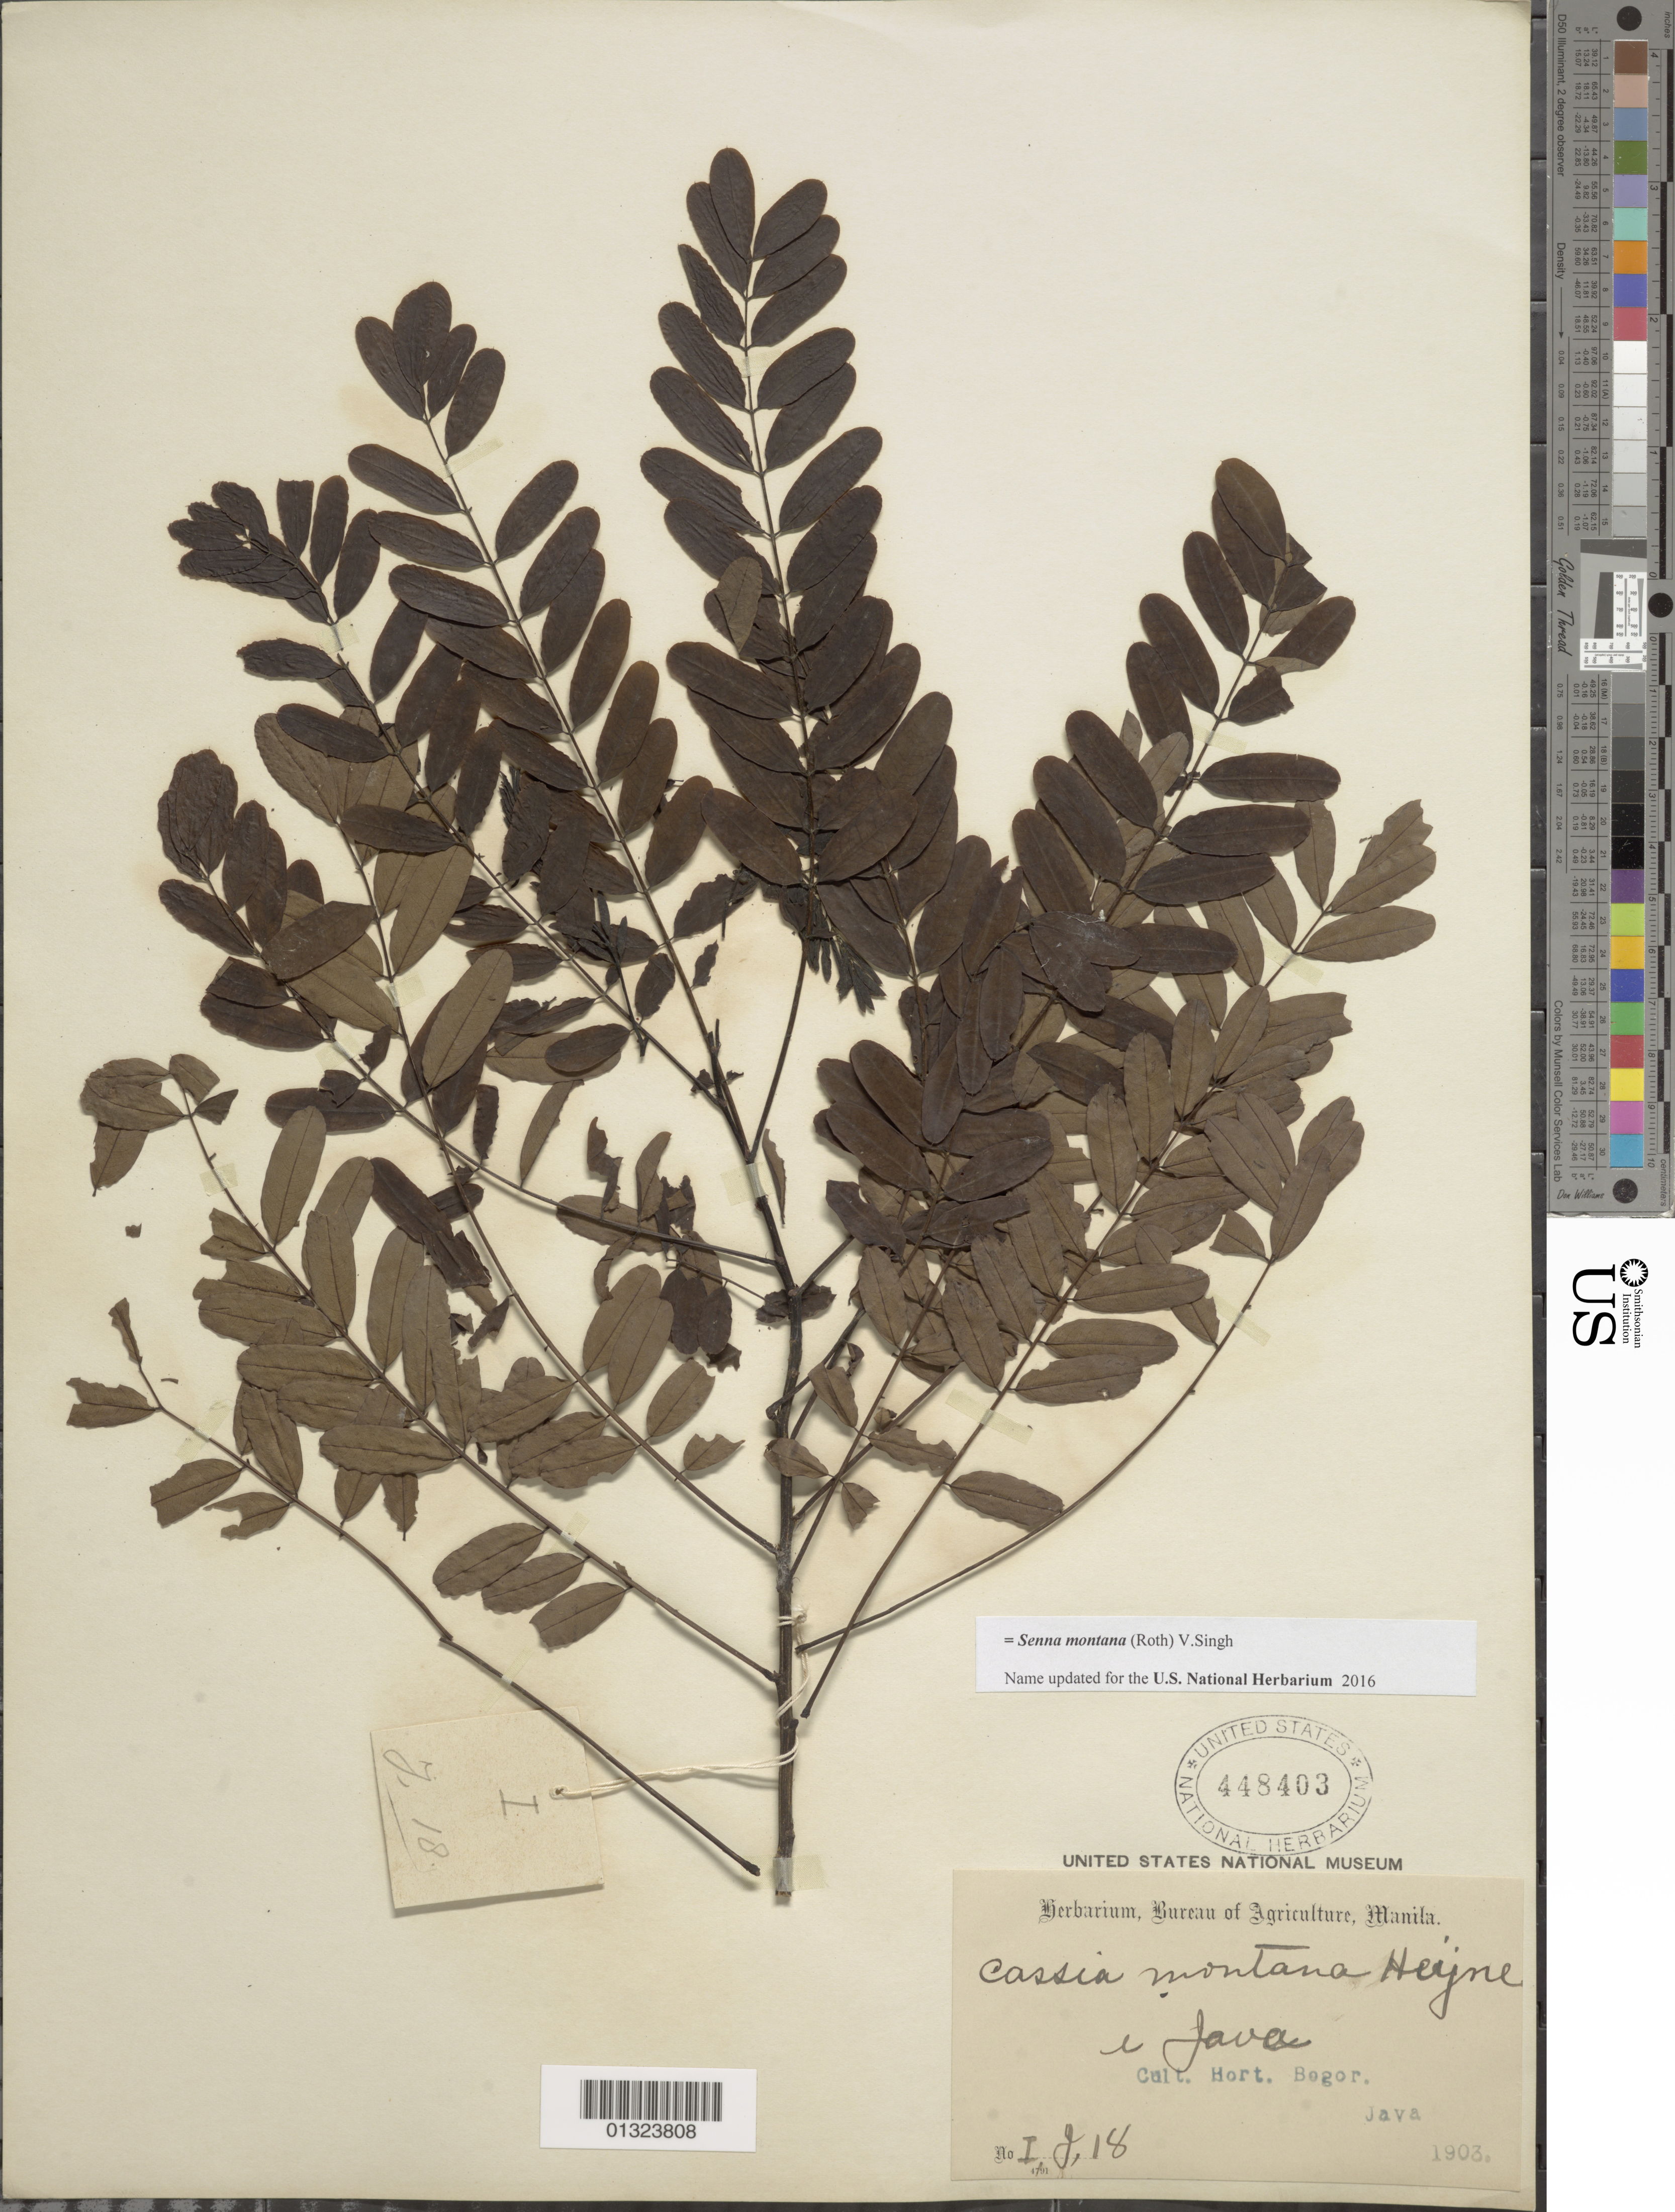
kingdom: Plantae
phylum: Tracheophyta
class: Magnoliopsida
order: Fabales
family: Fabaceae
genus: Senna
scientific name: Senna montana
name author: (Roth) V. Singh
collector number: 18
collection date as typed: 1903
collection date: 1903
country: Indonesia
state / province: Java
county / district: Jawa Barat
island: Java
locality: Cult. Hort. Bogor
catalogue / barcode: US 448403